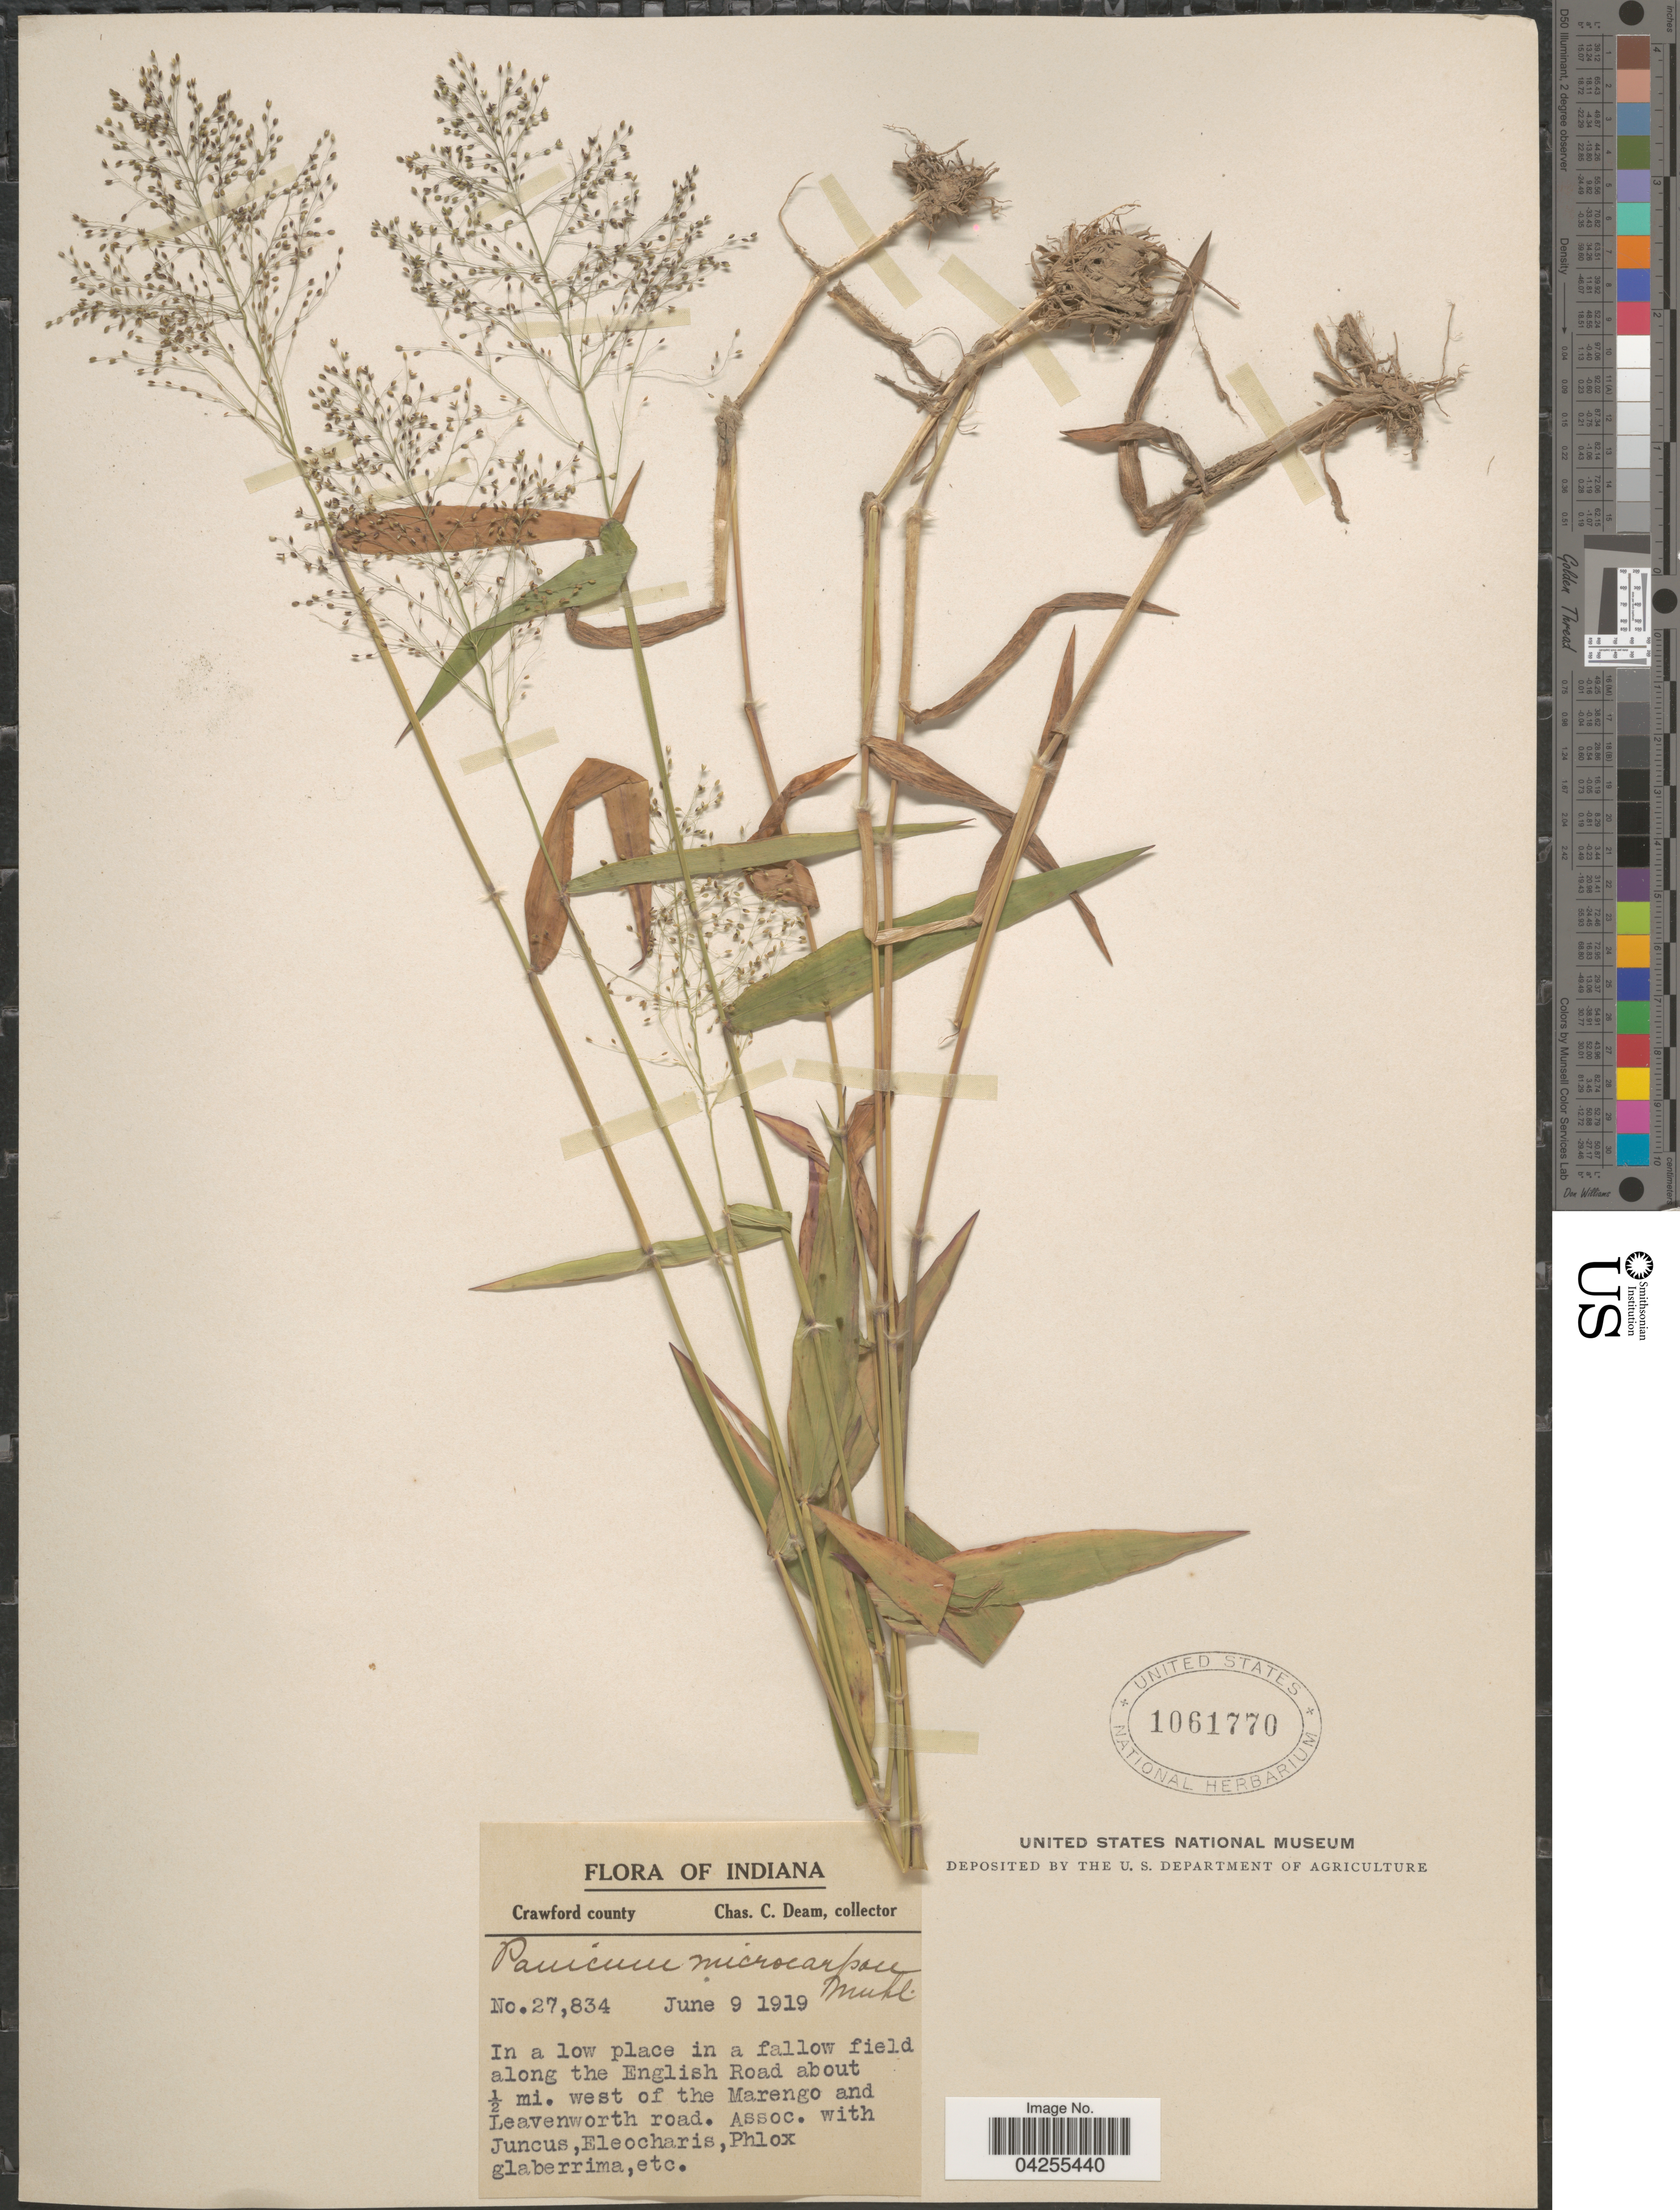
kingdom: Plantae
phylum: Tracheophyta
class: Liliopsida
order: Poales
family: Poaceae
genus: Dichanthelium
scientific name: Dichanthelium dichotomum var. dichotomum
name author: (L.) Gould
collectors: C. C. Deam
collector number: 27834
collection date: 1919-06-09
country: United States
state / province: Indiana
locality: Crawford county. In a low place in a fallow field along the English Road about 1/2 mi. west of the Marengo and Leavenworth road.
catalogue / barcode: US 1061770